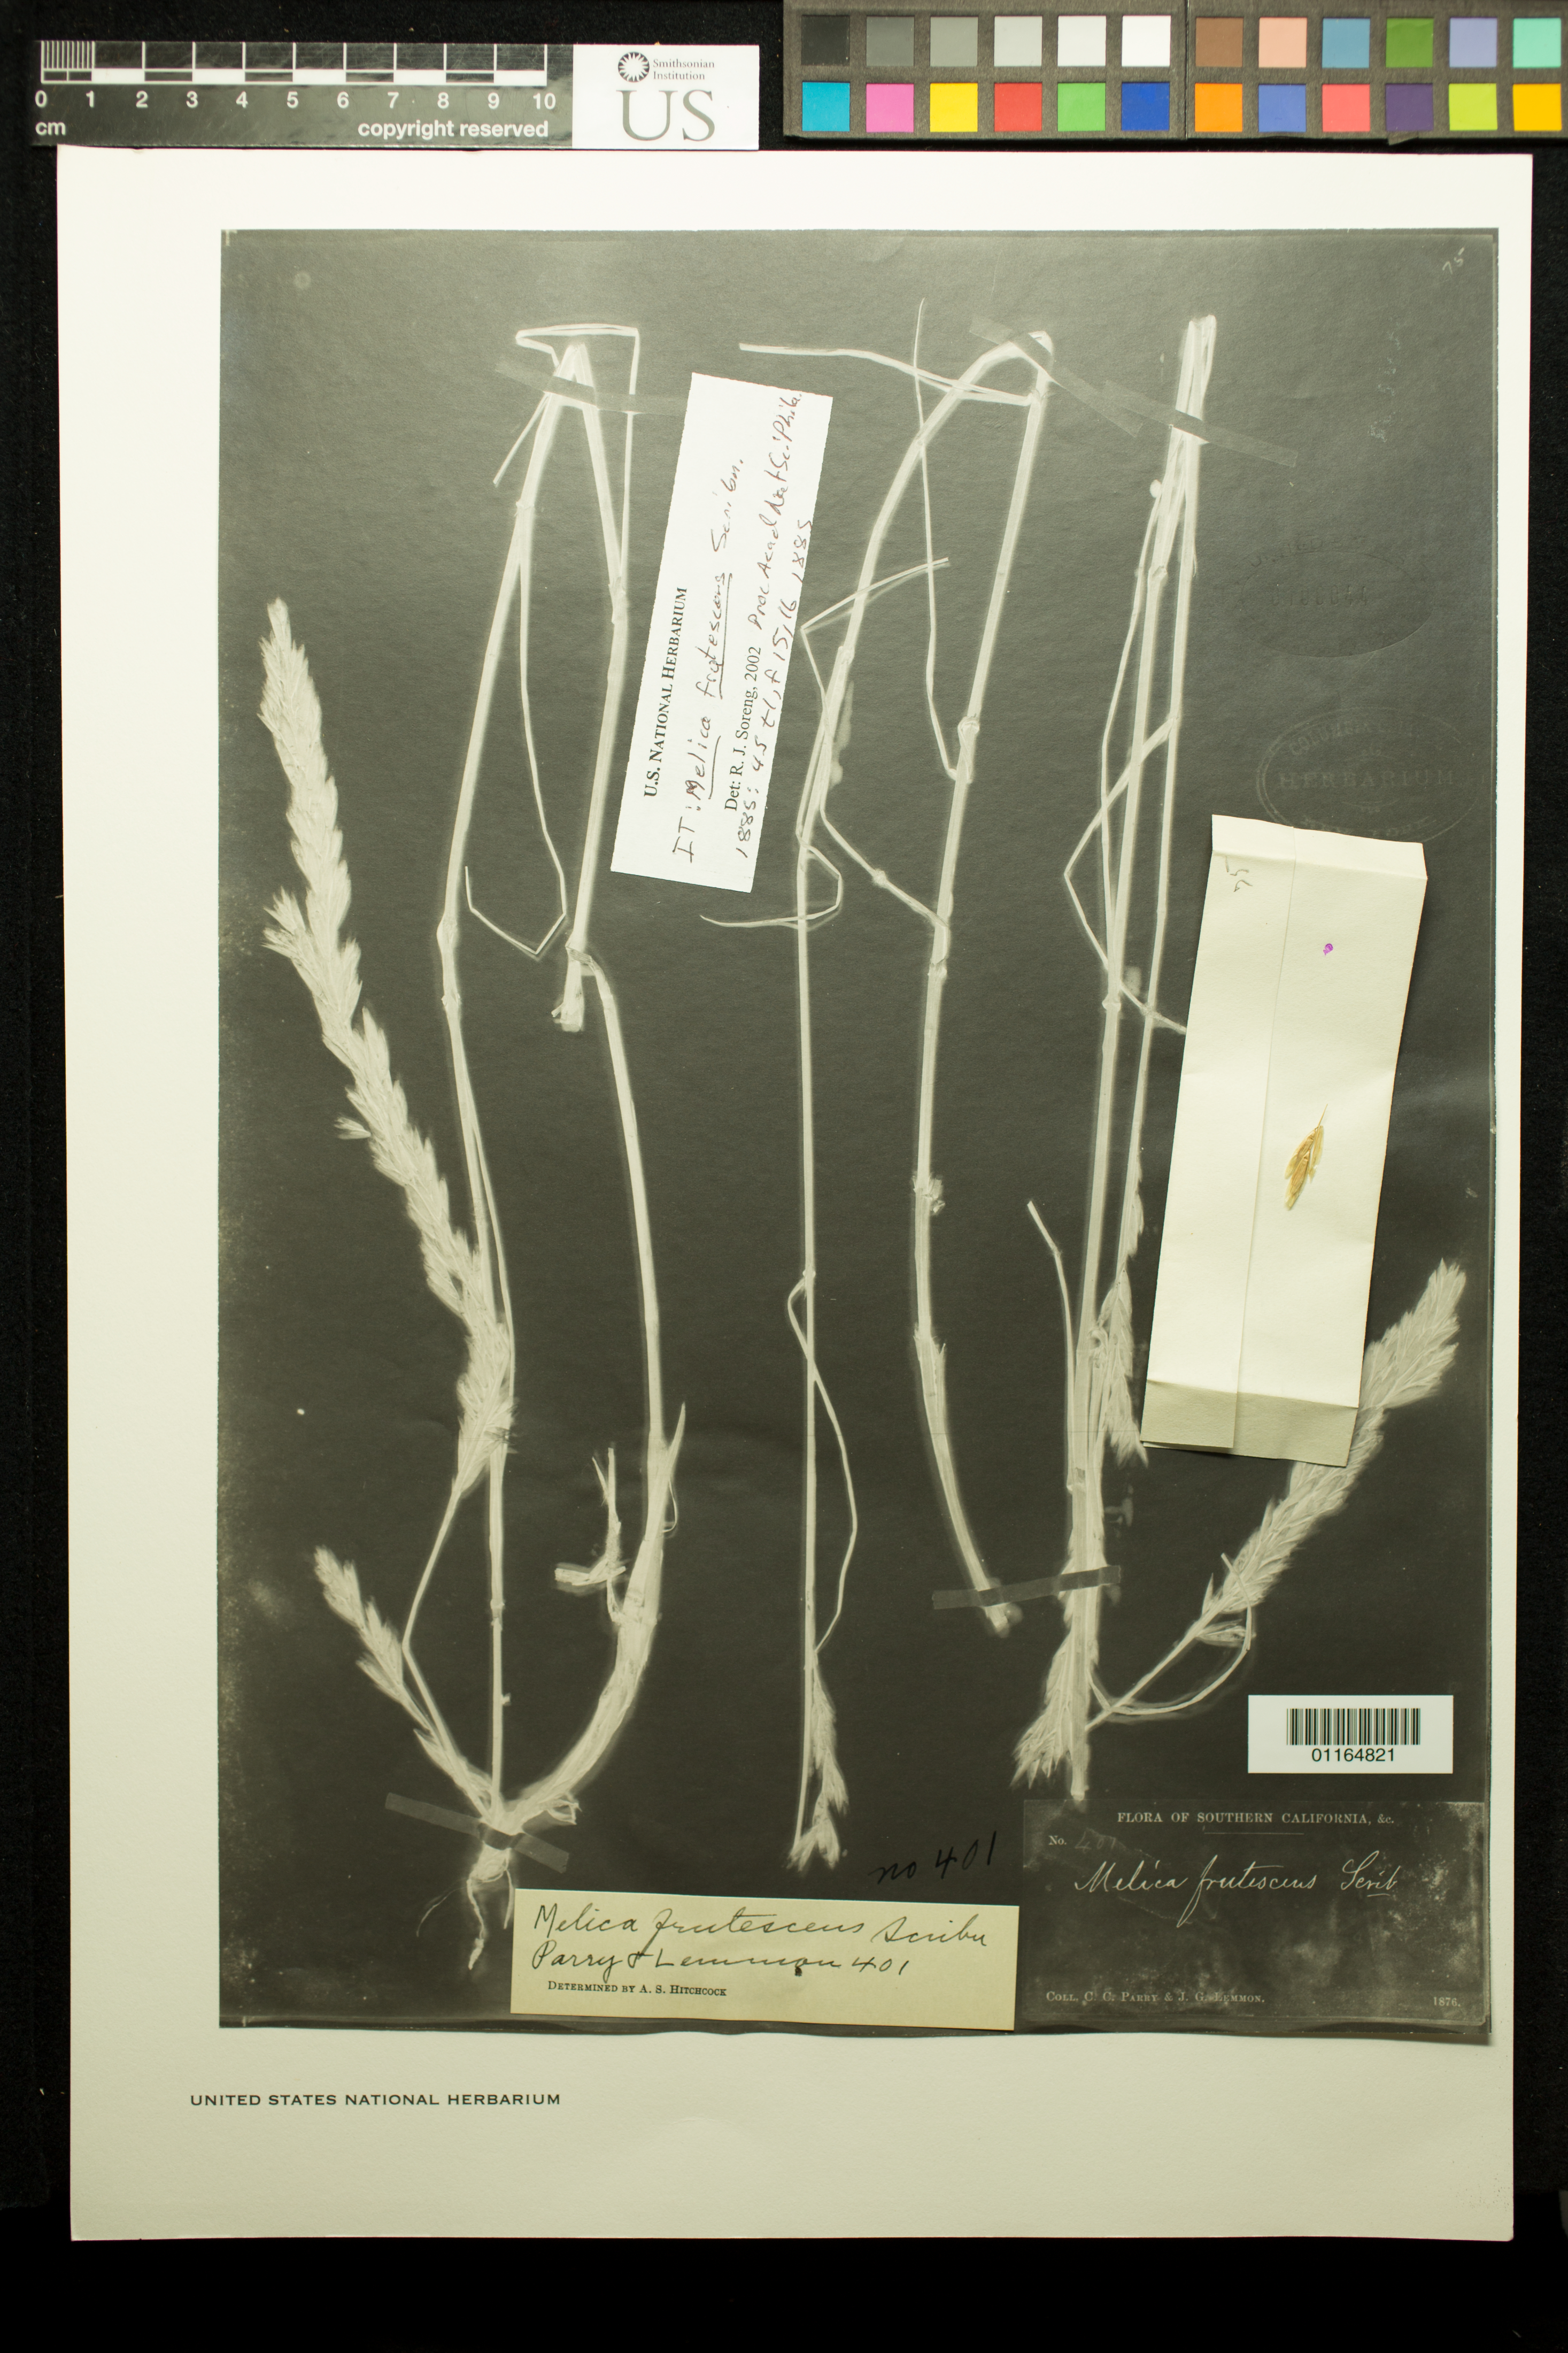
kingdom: Plantae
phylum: Tracheophyta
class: Liliopsida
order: Poales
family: Poaceae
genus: Melica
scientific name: Melica frutescens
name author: Scribn.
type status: Isosyntype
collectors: C. C. Parry & J. G. Lemmon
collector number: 401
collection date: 1876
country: United States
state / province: California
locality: Southern California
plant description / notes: Photostat and fragmentary material of type specimen ex herb. Columbia College (NY)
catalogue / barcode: US 100044